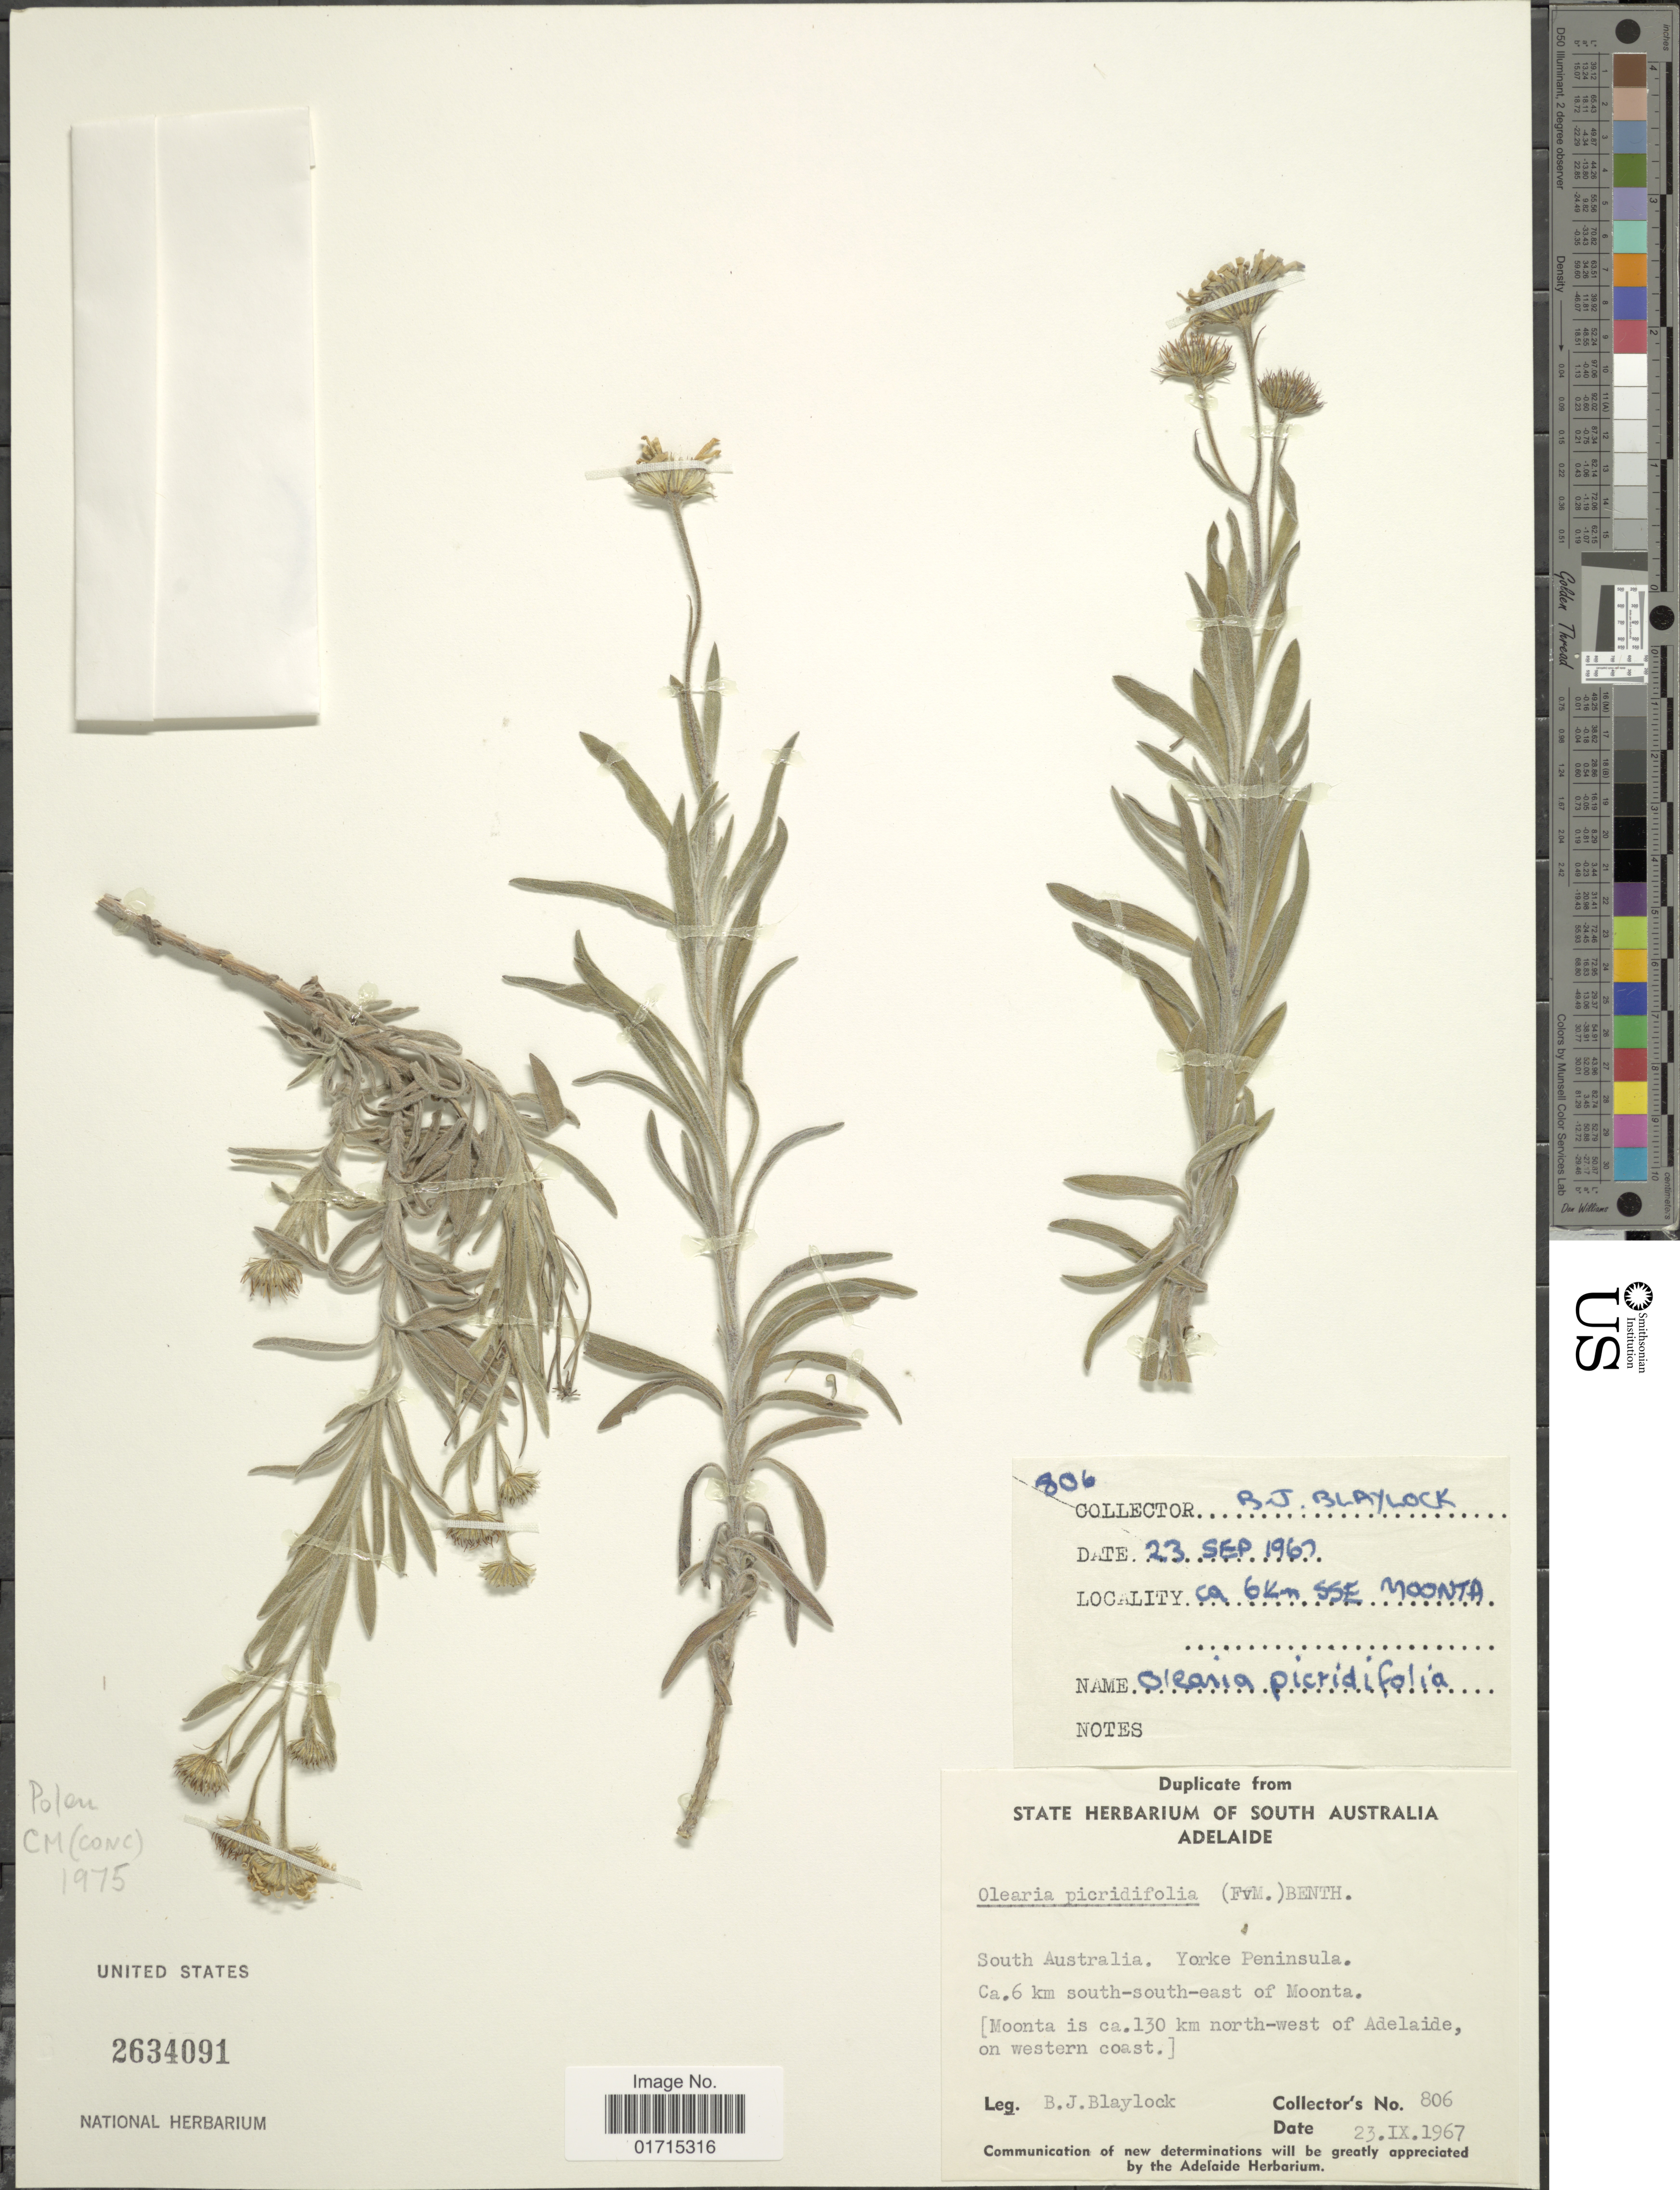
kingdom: Plantae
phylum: Tracheophyta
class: Magnoliopsida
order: Asterales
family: Asteraceae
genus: Olearia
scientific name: Olearia picridifolia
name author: (F. Muell.) Benth.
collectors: B. Blaylock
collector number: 806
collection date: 1967-09-23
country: Australia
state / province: South Australia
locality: South Australia. Yorke Peninsula. Ca. 6 km south-south-east of Moonta. (Moonta is ca. 130 km north-west of Adelaide, on western coast)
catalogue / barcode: US 2634091